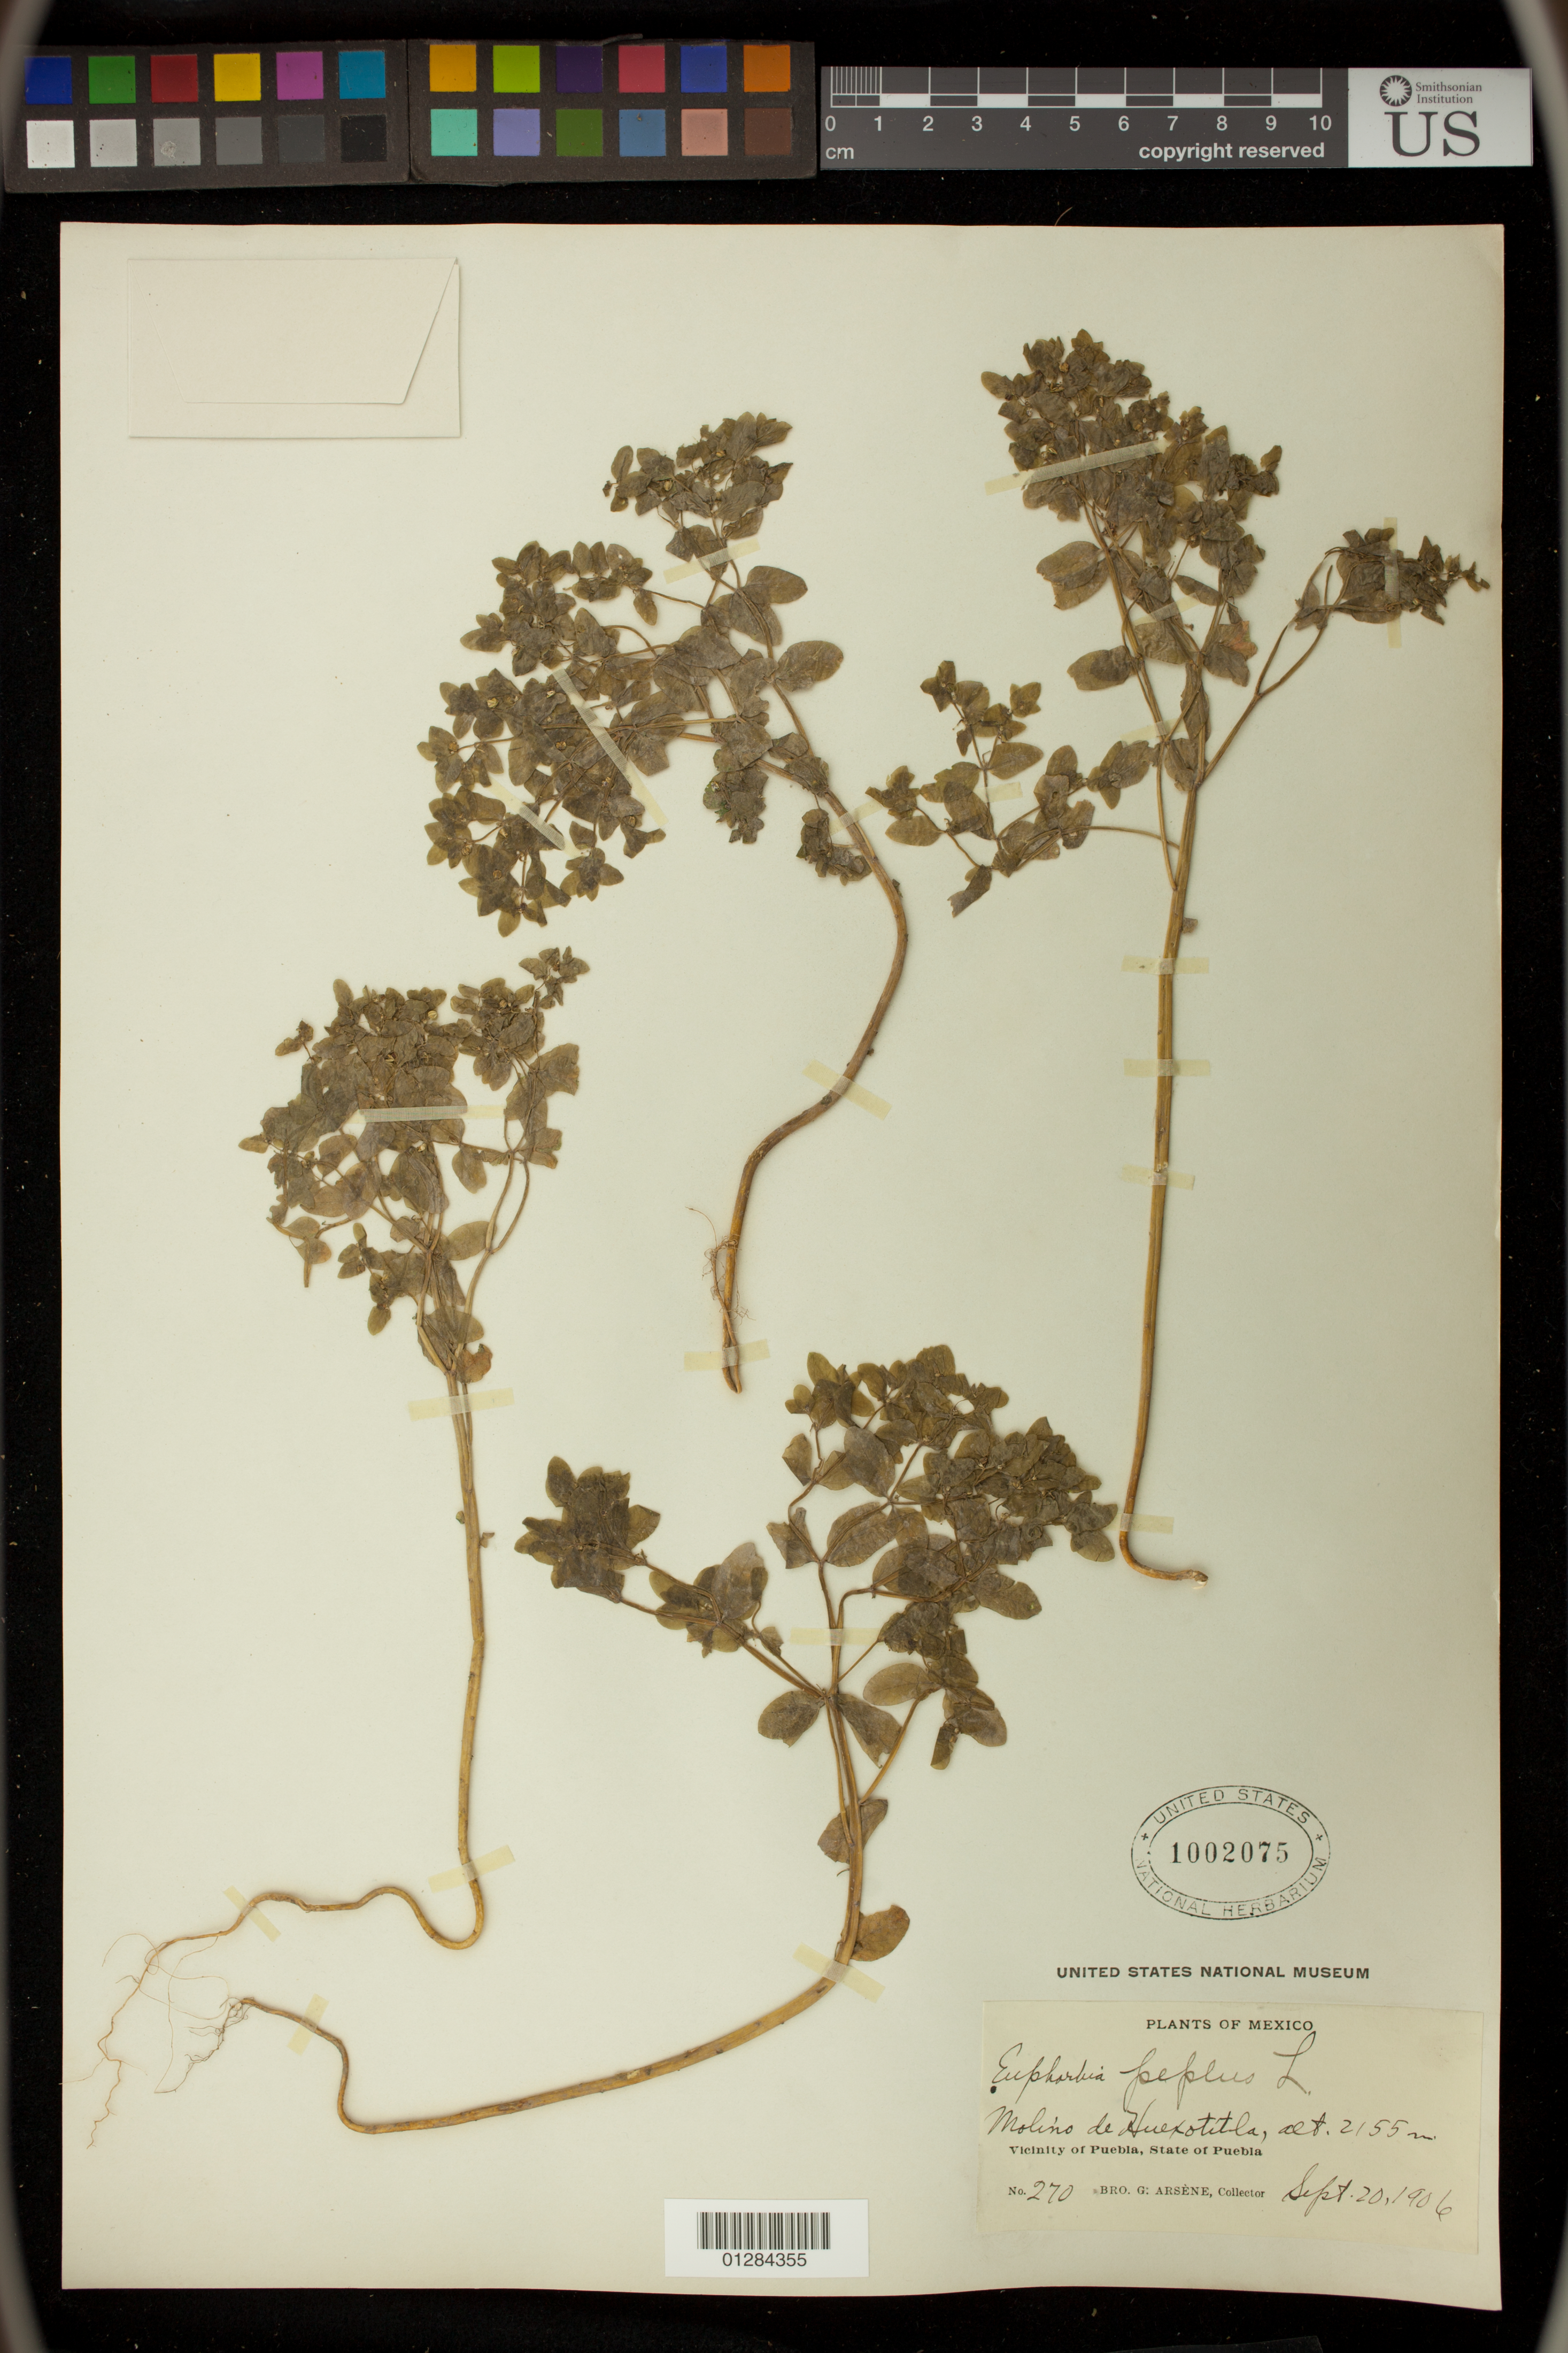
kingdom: Plantae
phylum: Tracheophyta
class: Magnoliopsida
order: Malpighiales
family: Euphorbiaceae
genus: Euphorbia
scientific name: Euphorbia peplus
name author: L.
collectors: Bro. G. Arsène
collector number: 270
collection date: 1906-09-20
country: Mexico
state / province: Puebla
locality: Vicinity of Puebla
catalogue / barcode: US 1002075